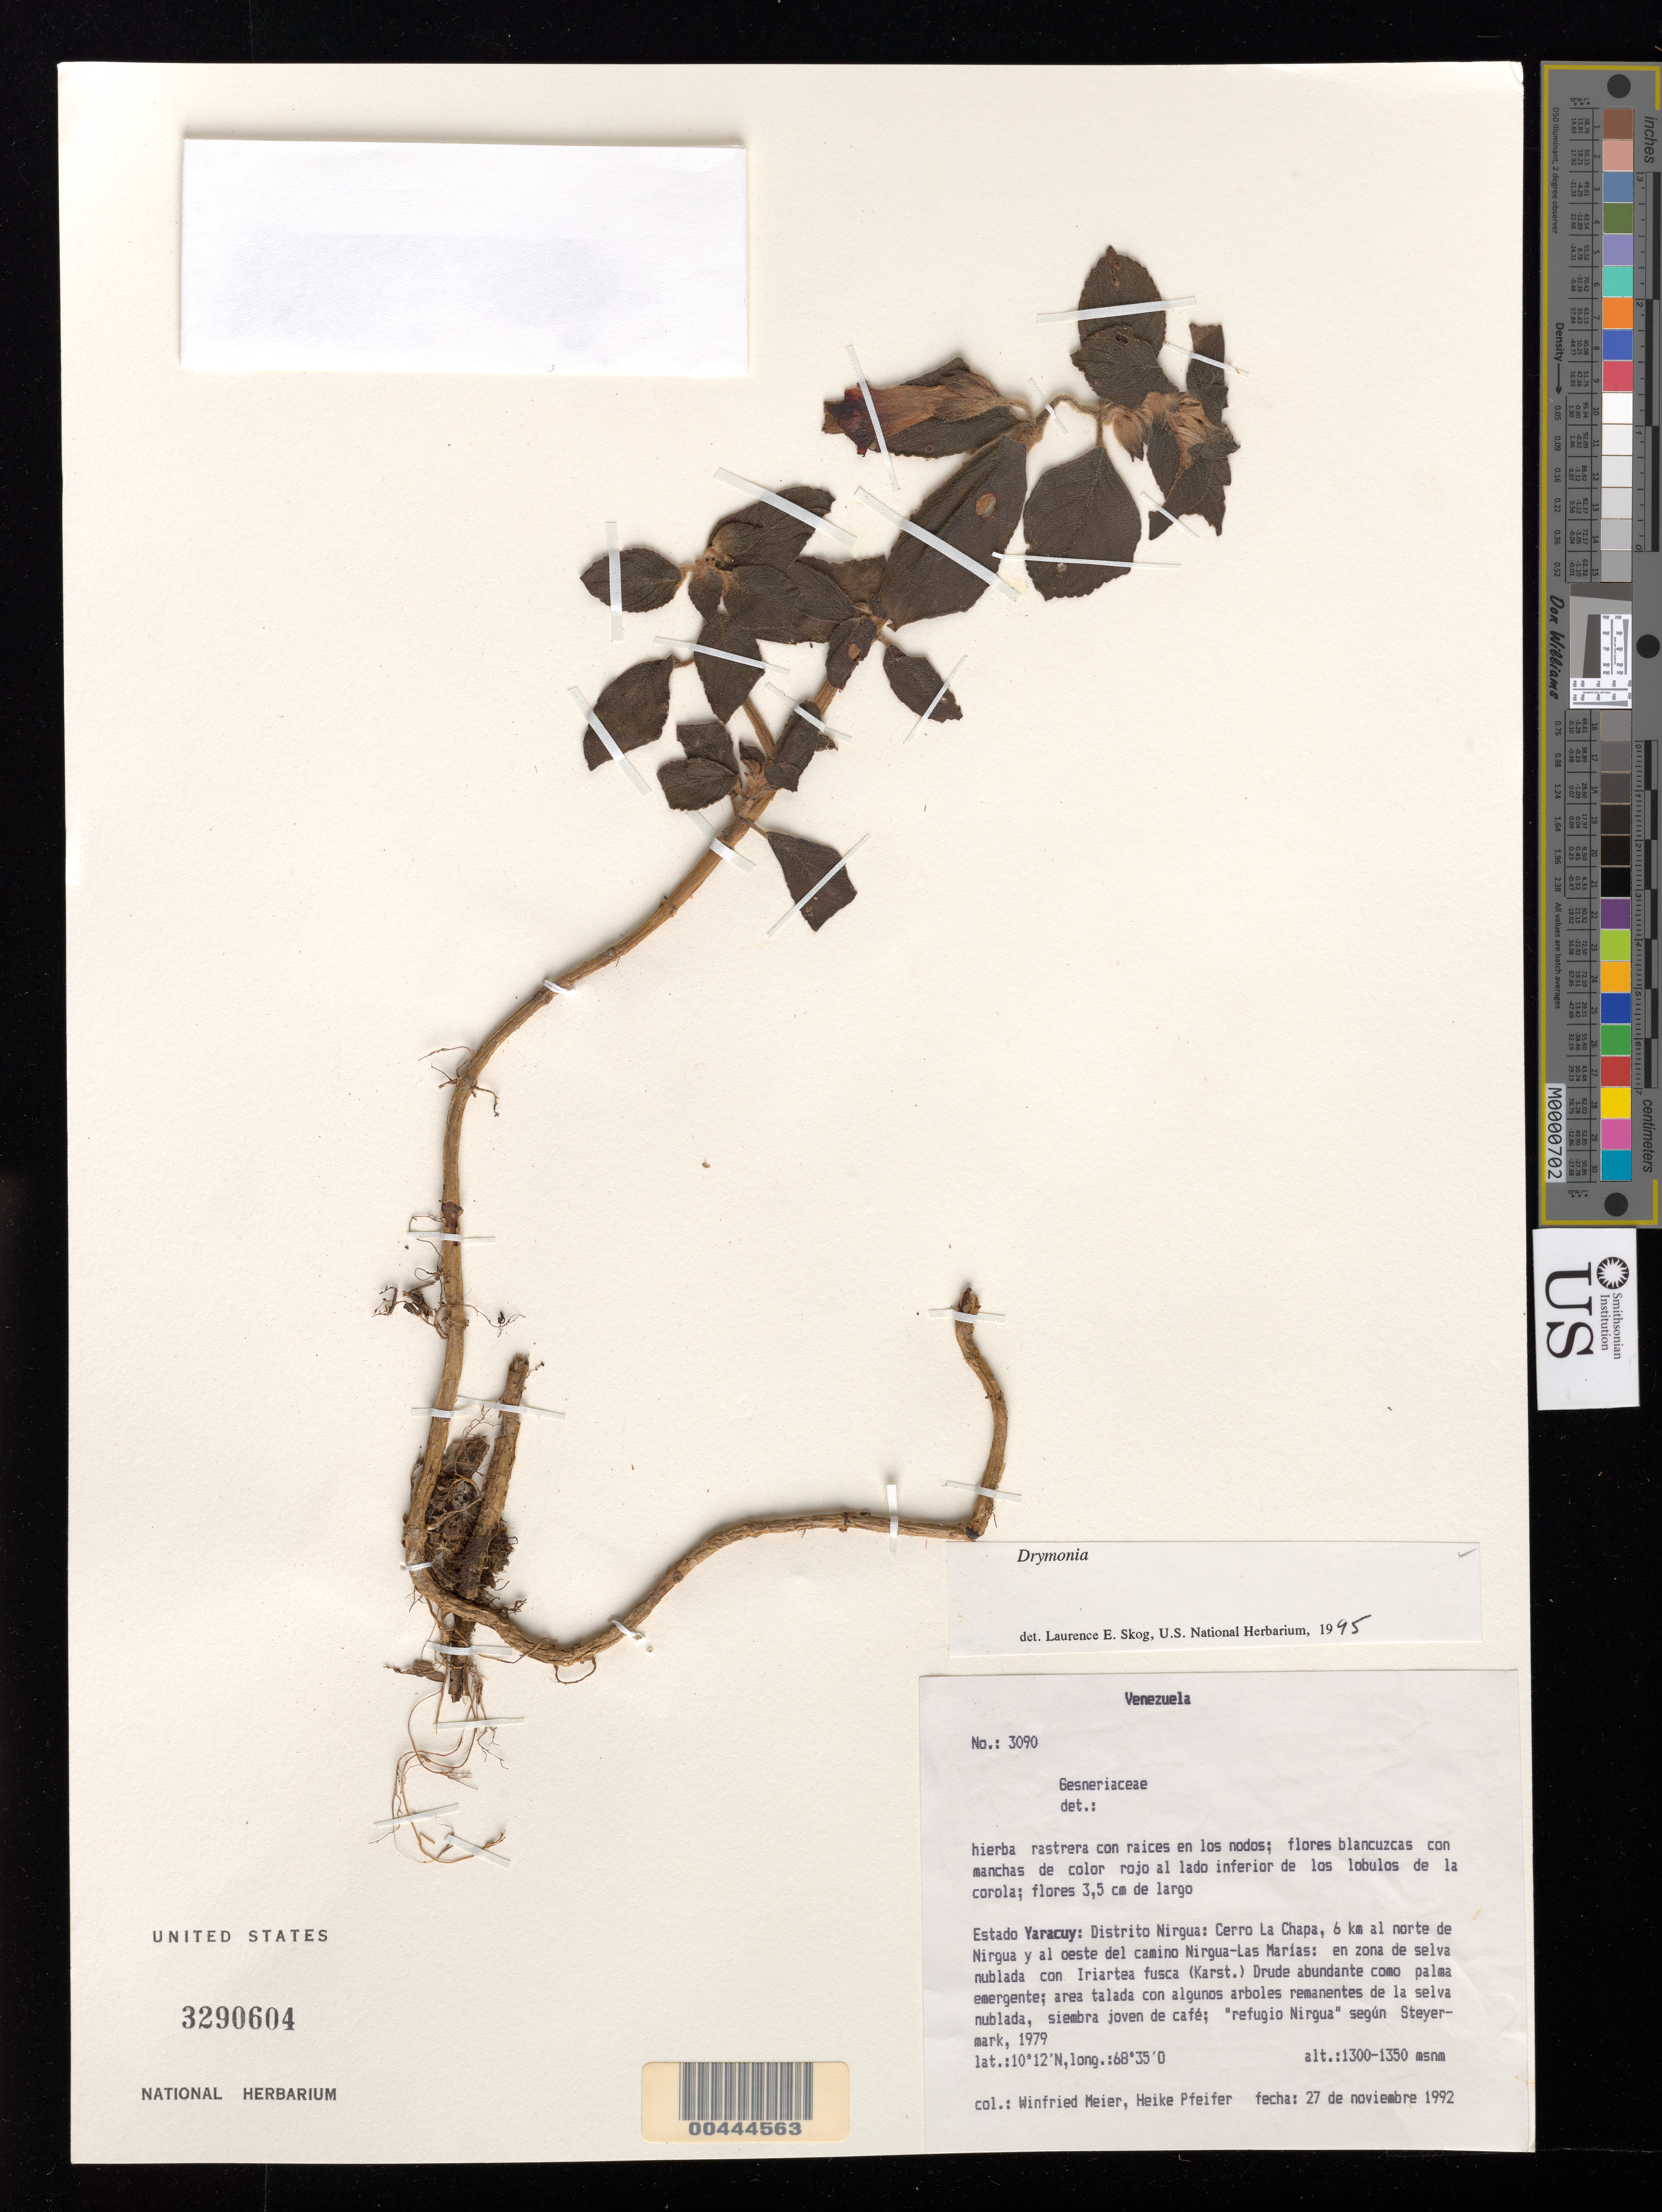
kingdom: Plantae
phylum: Tracheophyta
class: Magnoliopsida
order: Lamiales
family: Gesneriaceae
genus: Drymonia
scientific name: Drymonia sp.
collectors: W. Meier & H. Pfeifer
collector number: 3090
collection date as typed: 27 Nov 1992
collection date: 1992-11-27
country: Venezuela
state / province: Yaracuy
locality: Nirgua, Cerro la Chapa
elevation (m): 1300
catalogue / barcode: US 3290604